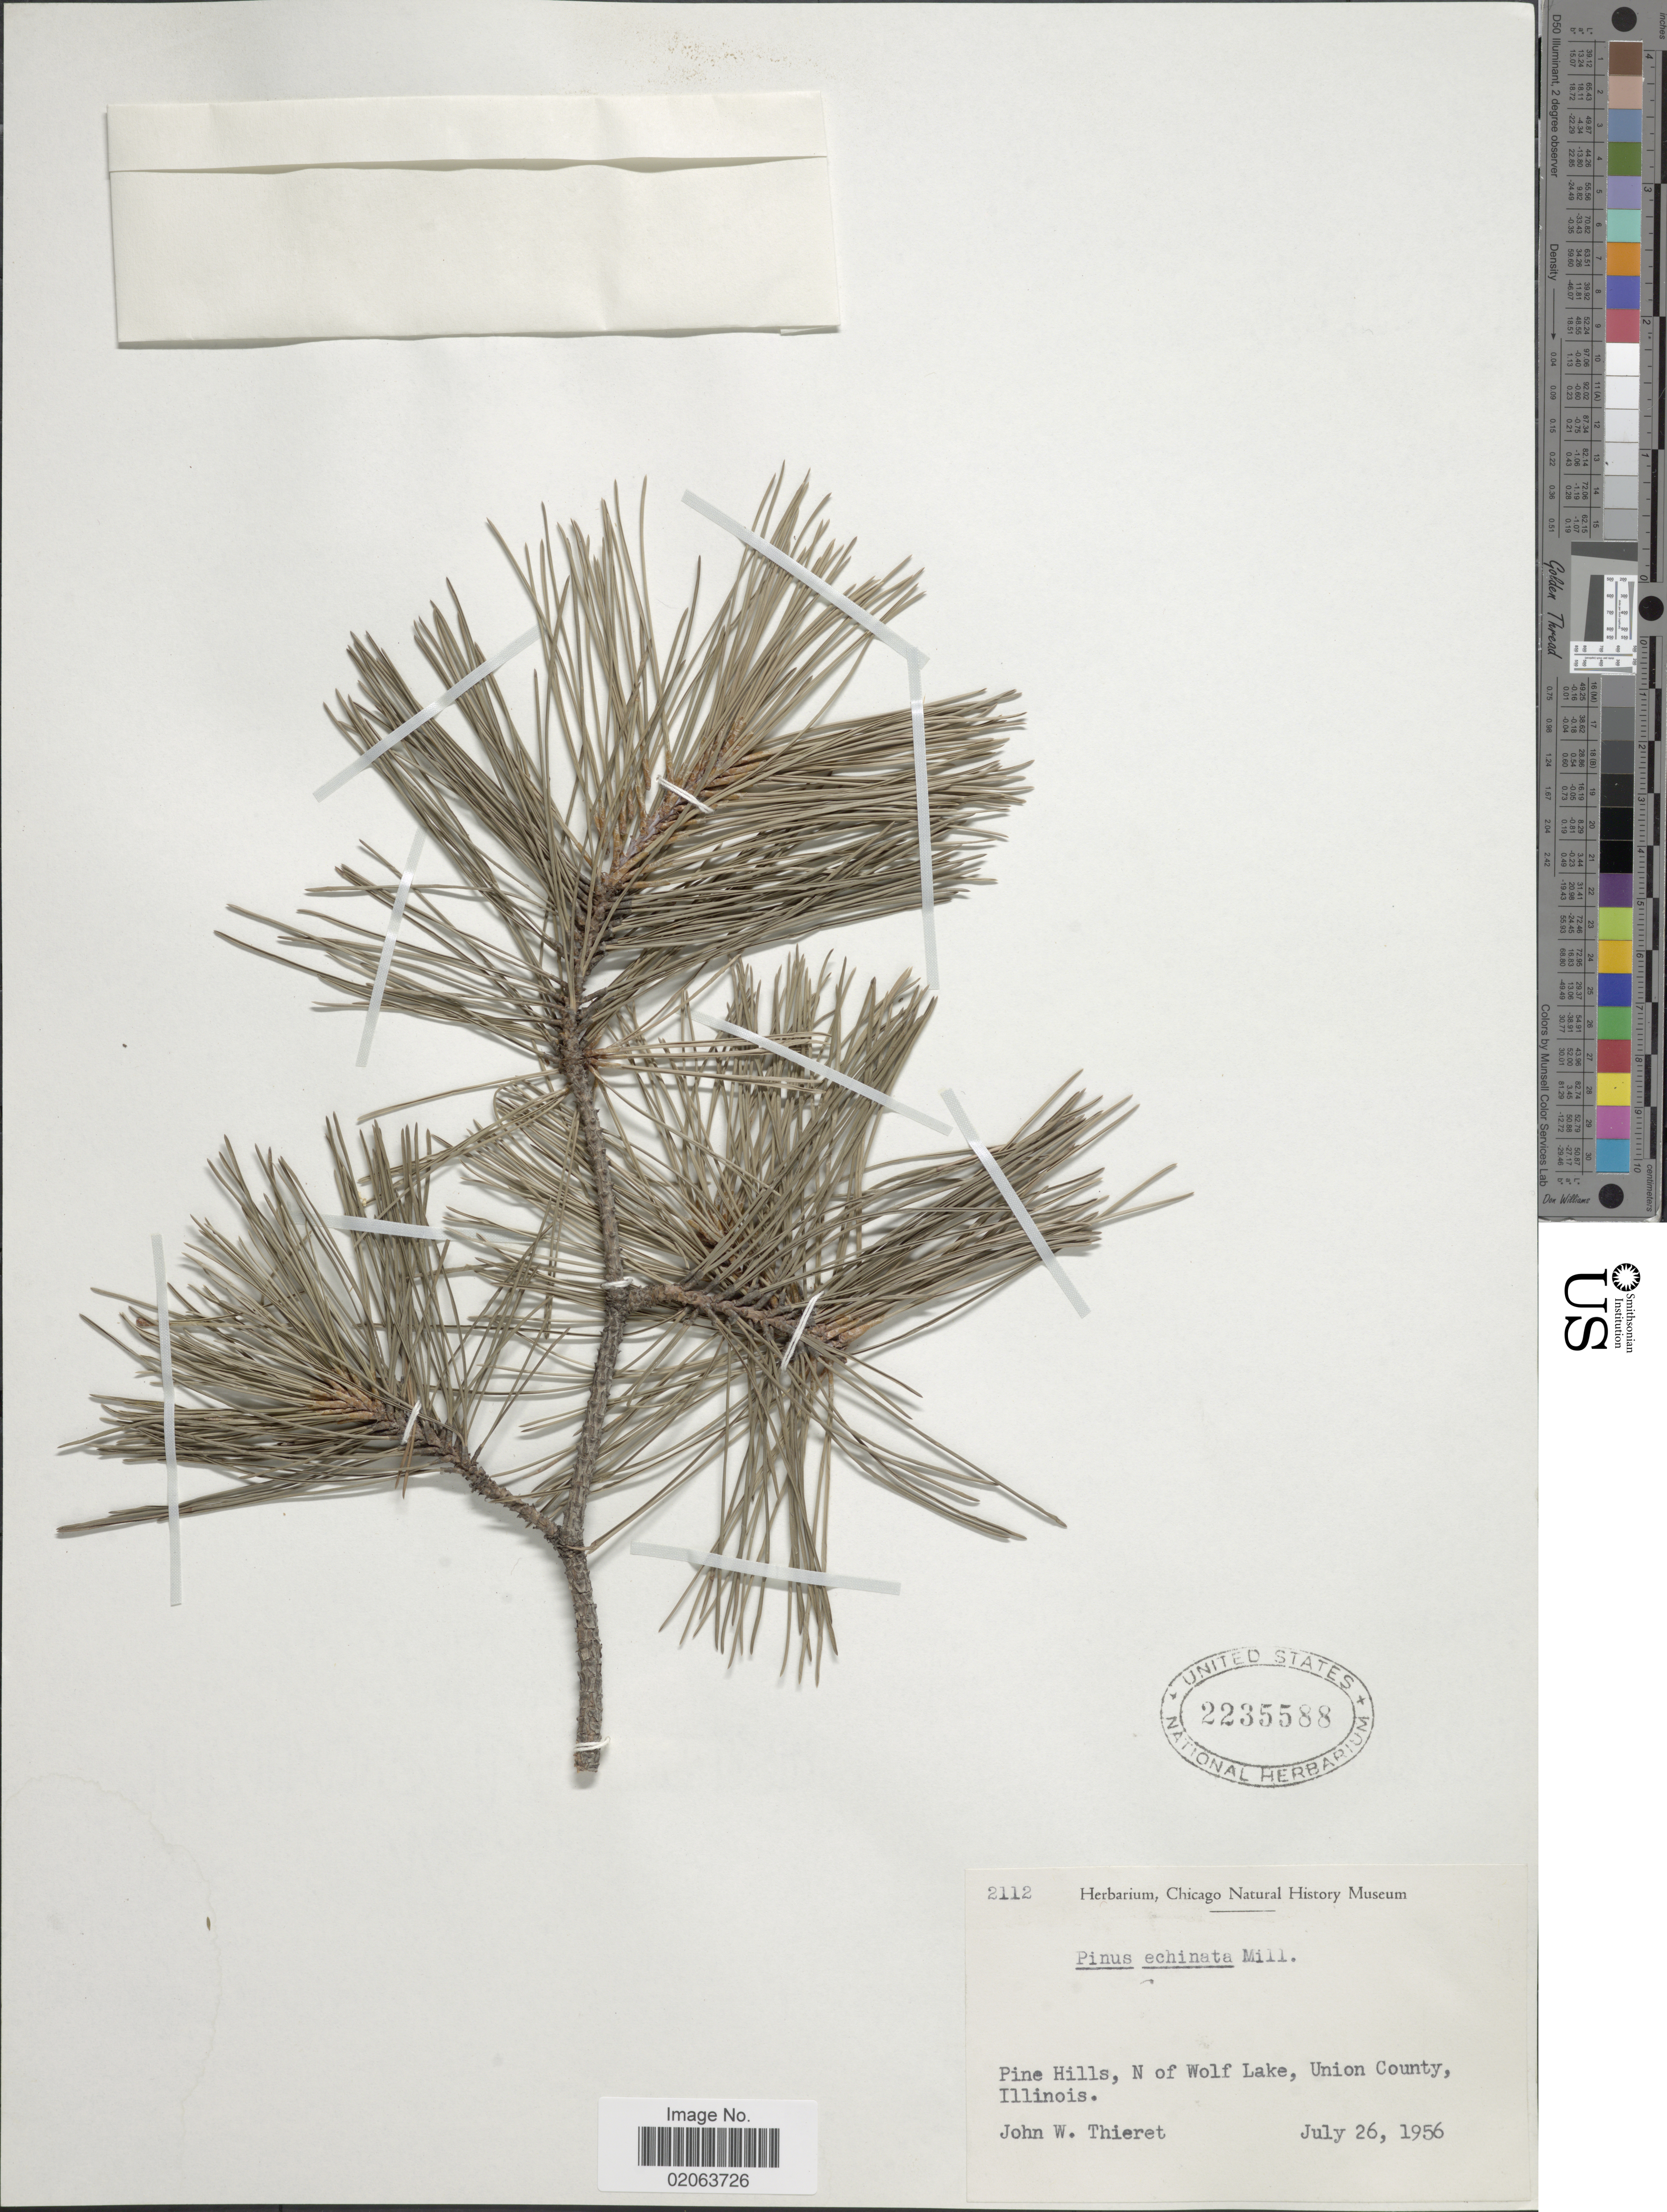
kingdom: Plantae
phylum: Tracheophyta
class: Pinopsida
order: Pinales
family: Pinaceae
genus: Pinus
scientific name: Pinus echinata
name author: Mill.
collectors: J. W. Thieret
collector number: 2112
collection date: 1956-07-26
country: United States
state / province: Illinois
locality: Pine Hills, N of Wolf Lake, Union County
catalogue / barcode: US 2235588